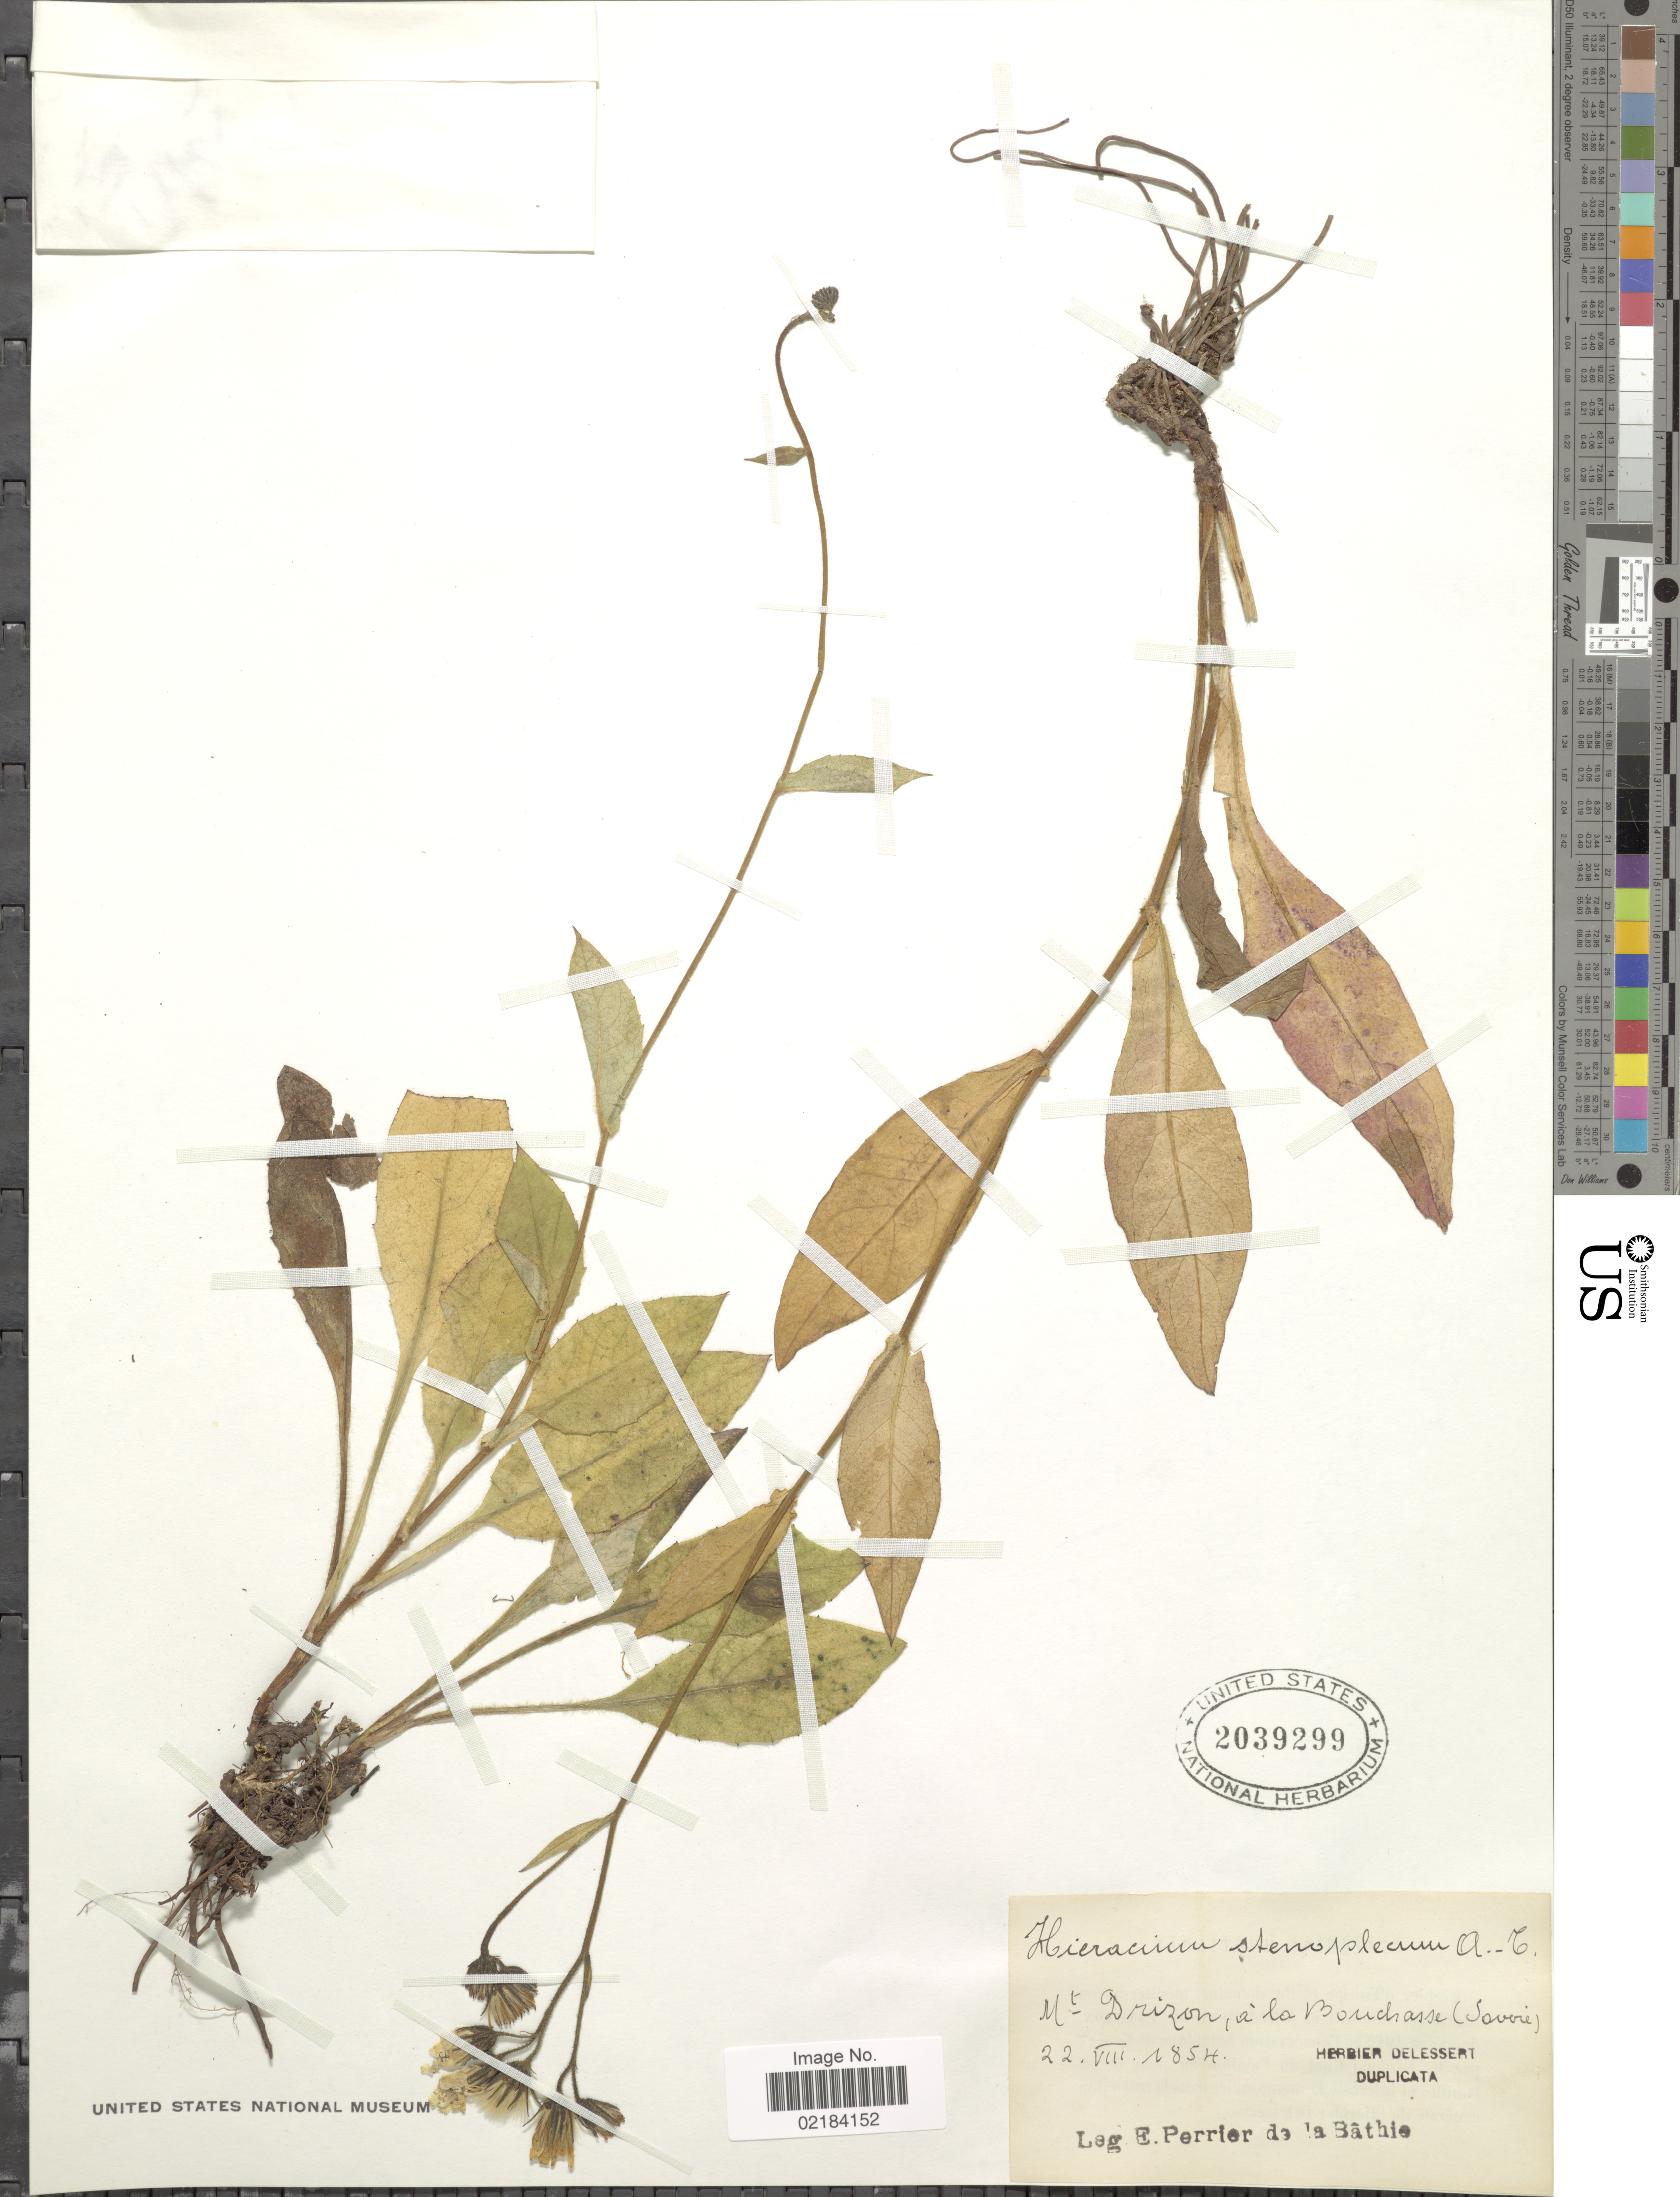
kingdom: Plantae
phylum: Tracheophyta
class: Magnoliopsida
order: Asterales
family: Asteraceae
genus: Hieracium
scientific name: Hieracium stenoplecum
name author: Arvet-Touvet & Huter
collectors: E. Perrier de la Bâthie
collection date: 1854-08-22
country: France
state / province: Auvergne-Rhône-Alpes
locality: Mt Drizon, a la Bouchasse (Savoie)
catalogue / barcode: US 2039299